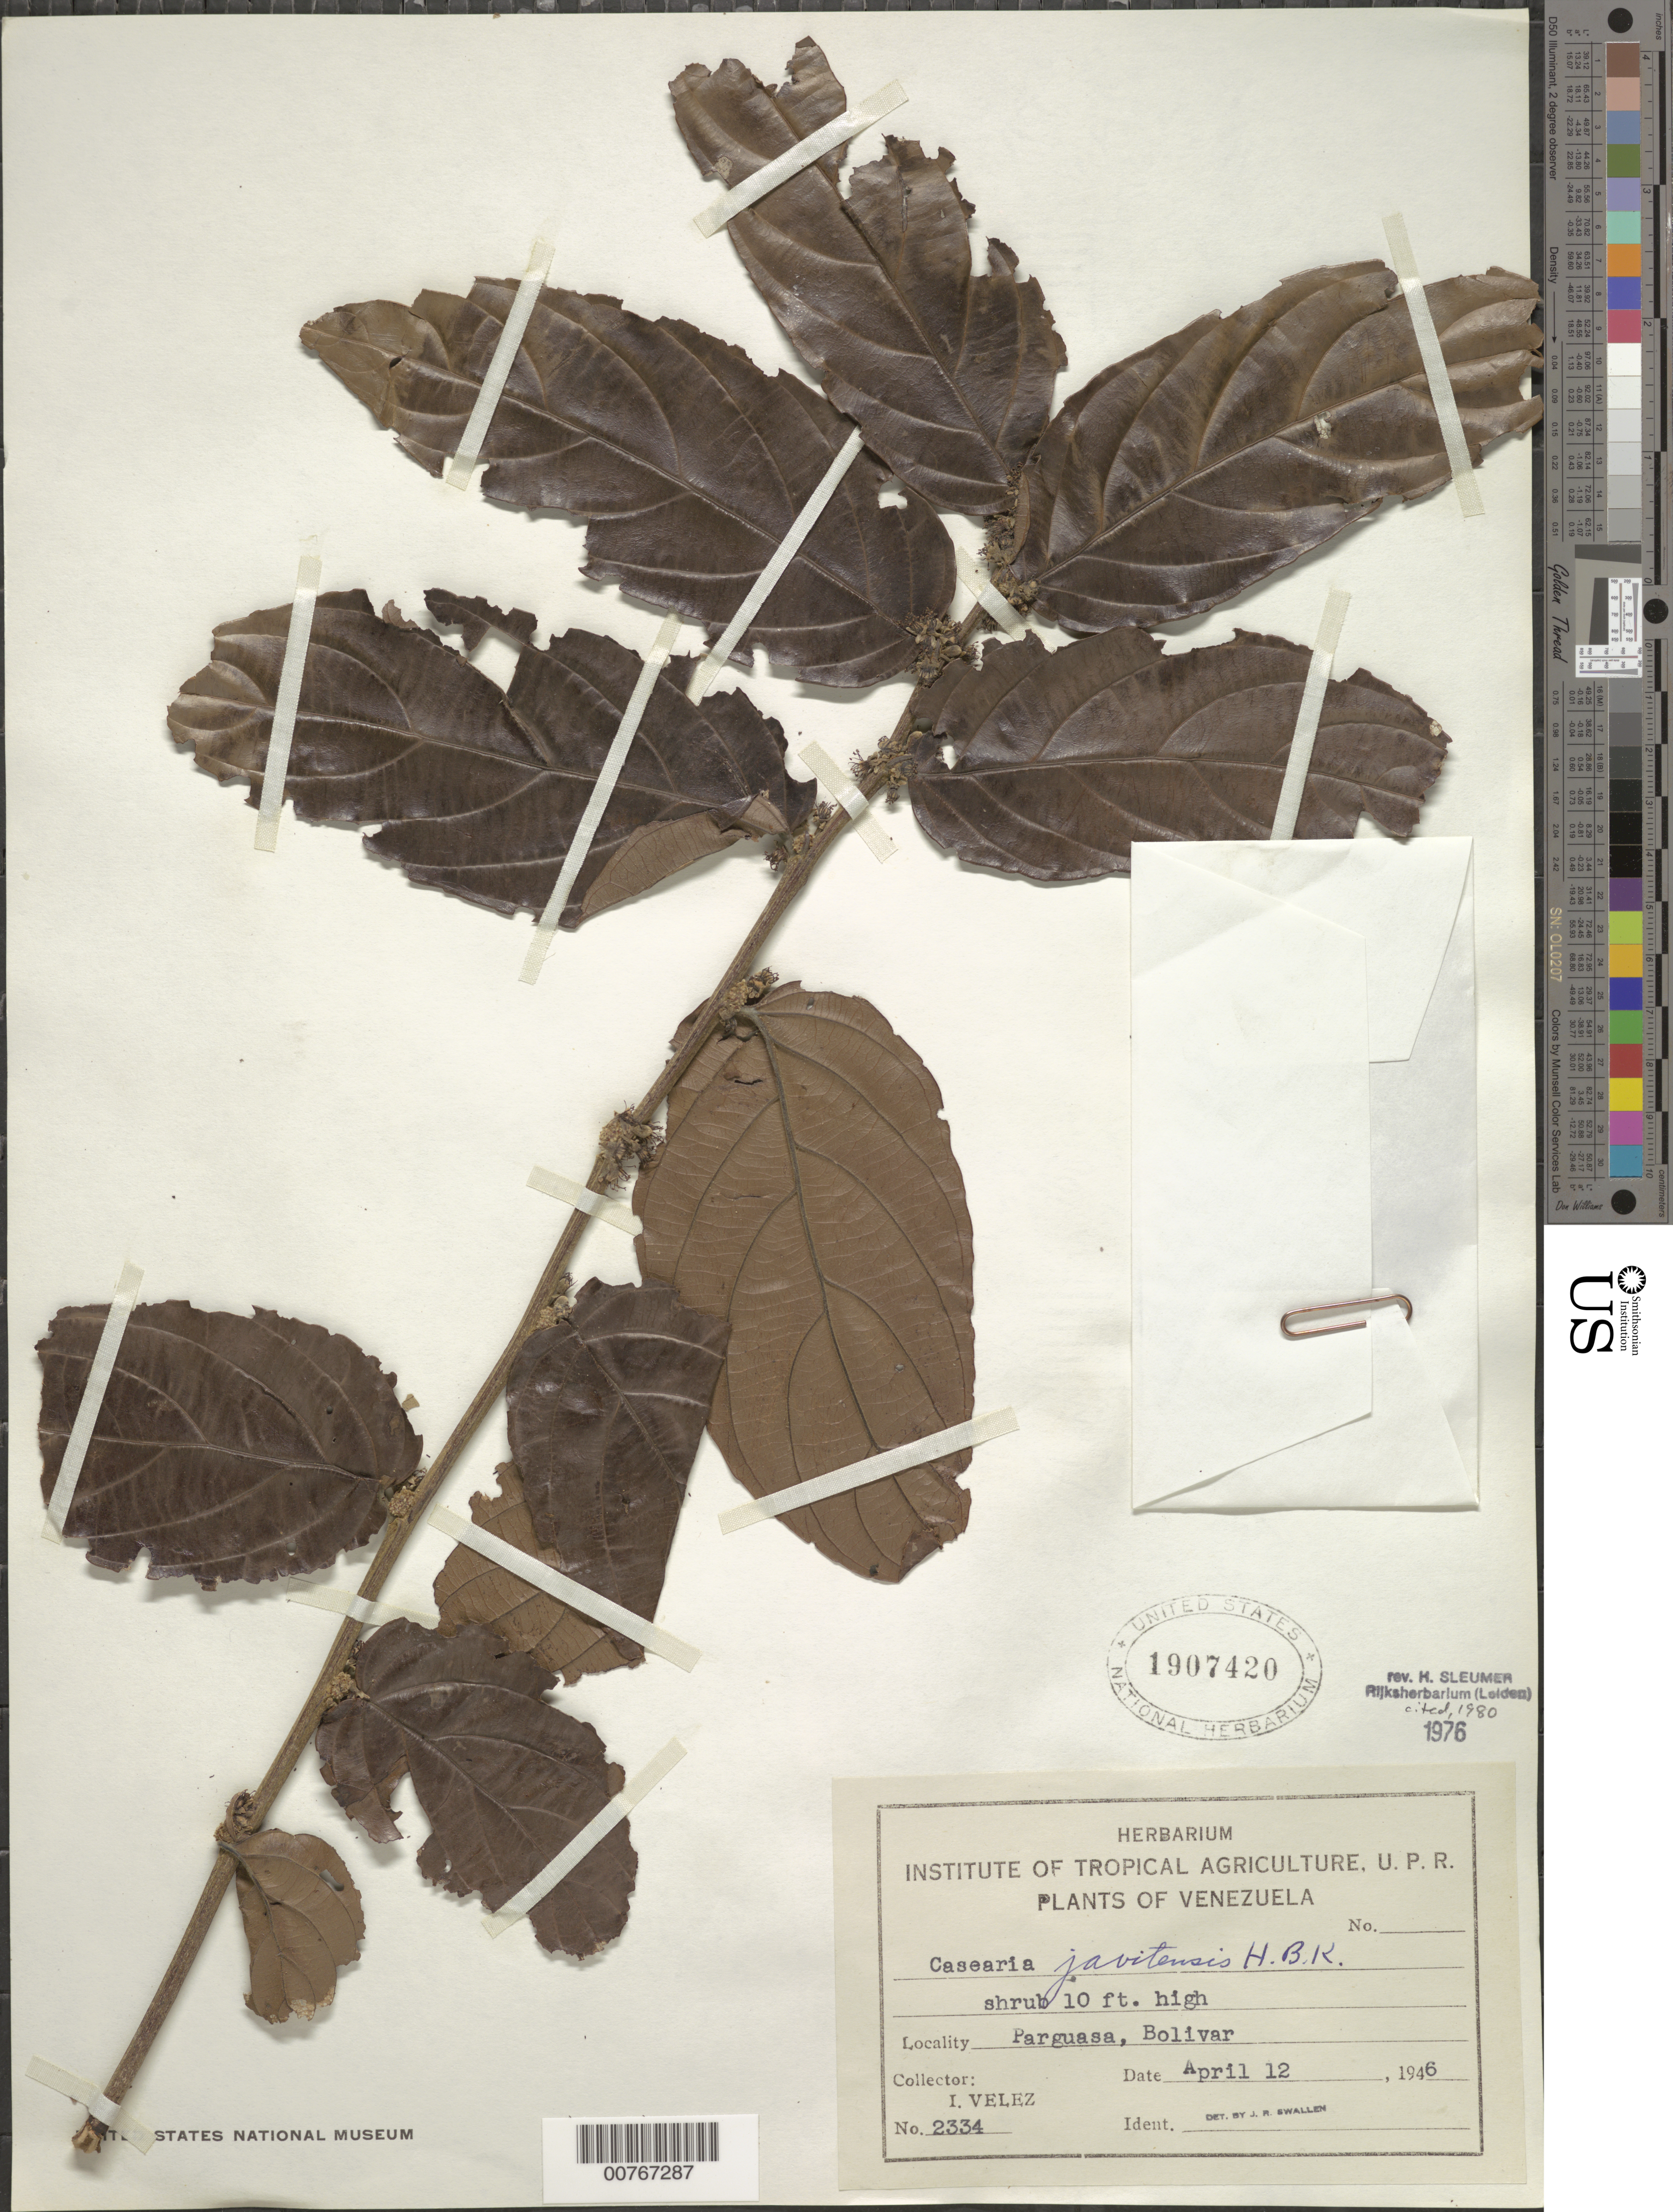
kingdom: Plantae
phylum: Tracheophyta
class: Magnoliopsida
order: Malpighiales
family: Salicaceae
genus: Piparea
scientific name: Piparea multiflora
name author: C.F. Gaertn.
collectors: I. Velez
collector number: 2334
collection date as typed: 12-Apr-46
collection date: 1946-04-12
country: Venezuela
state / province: Bolívar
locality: Parguasa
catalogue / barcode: US 1907420